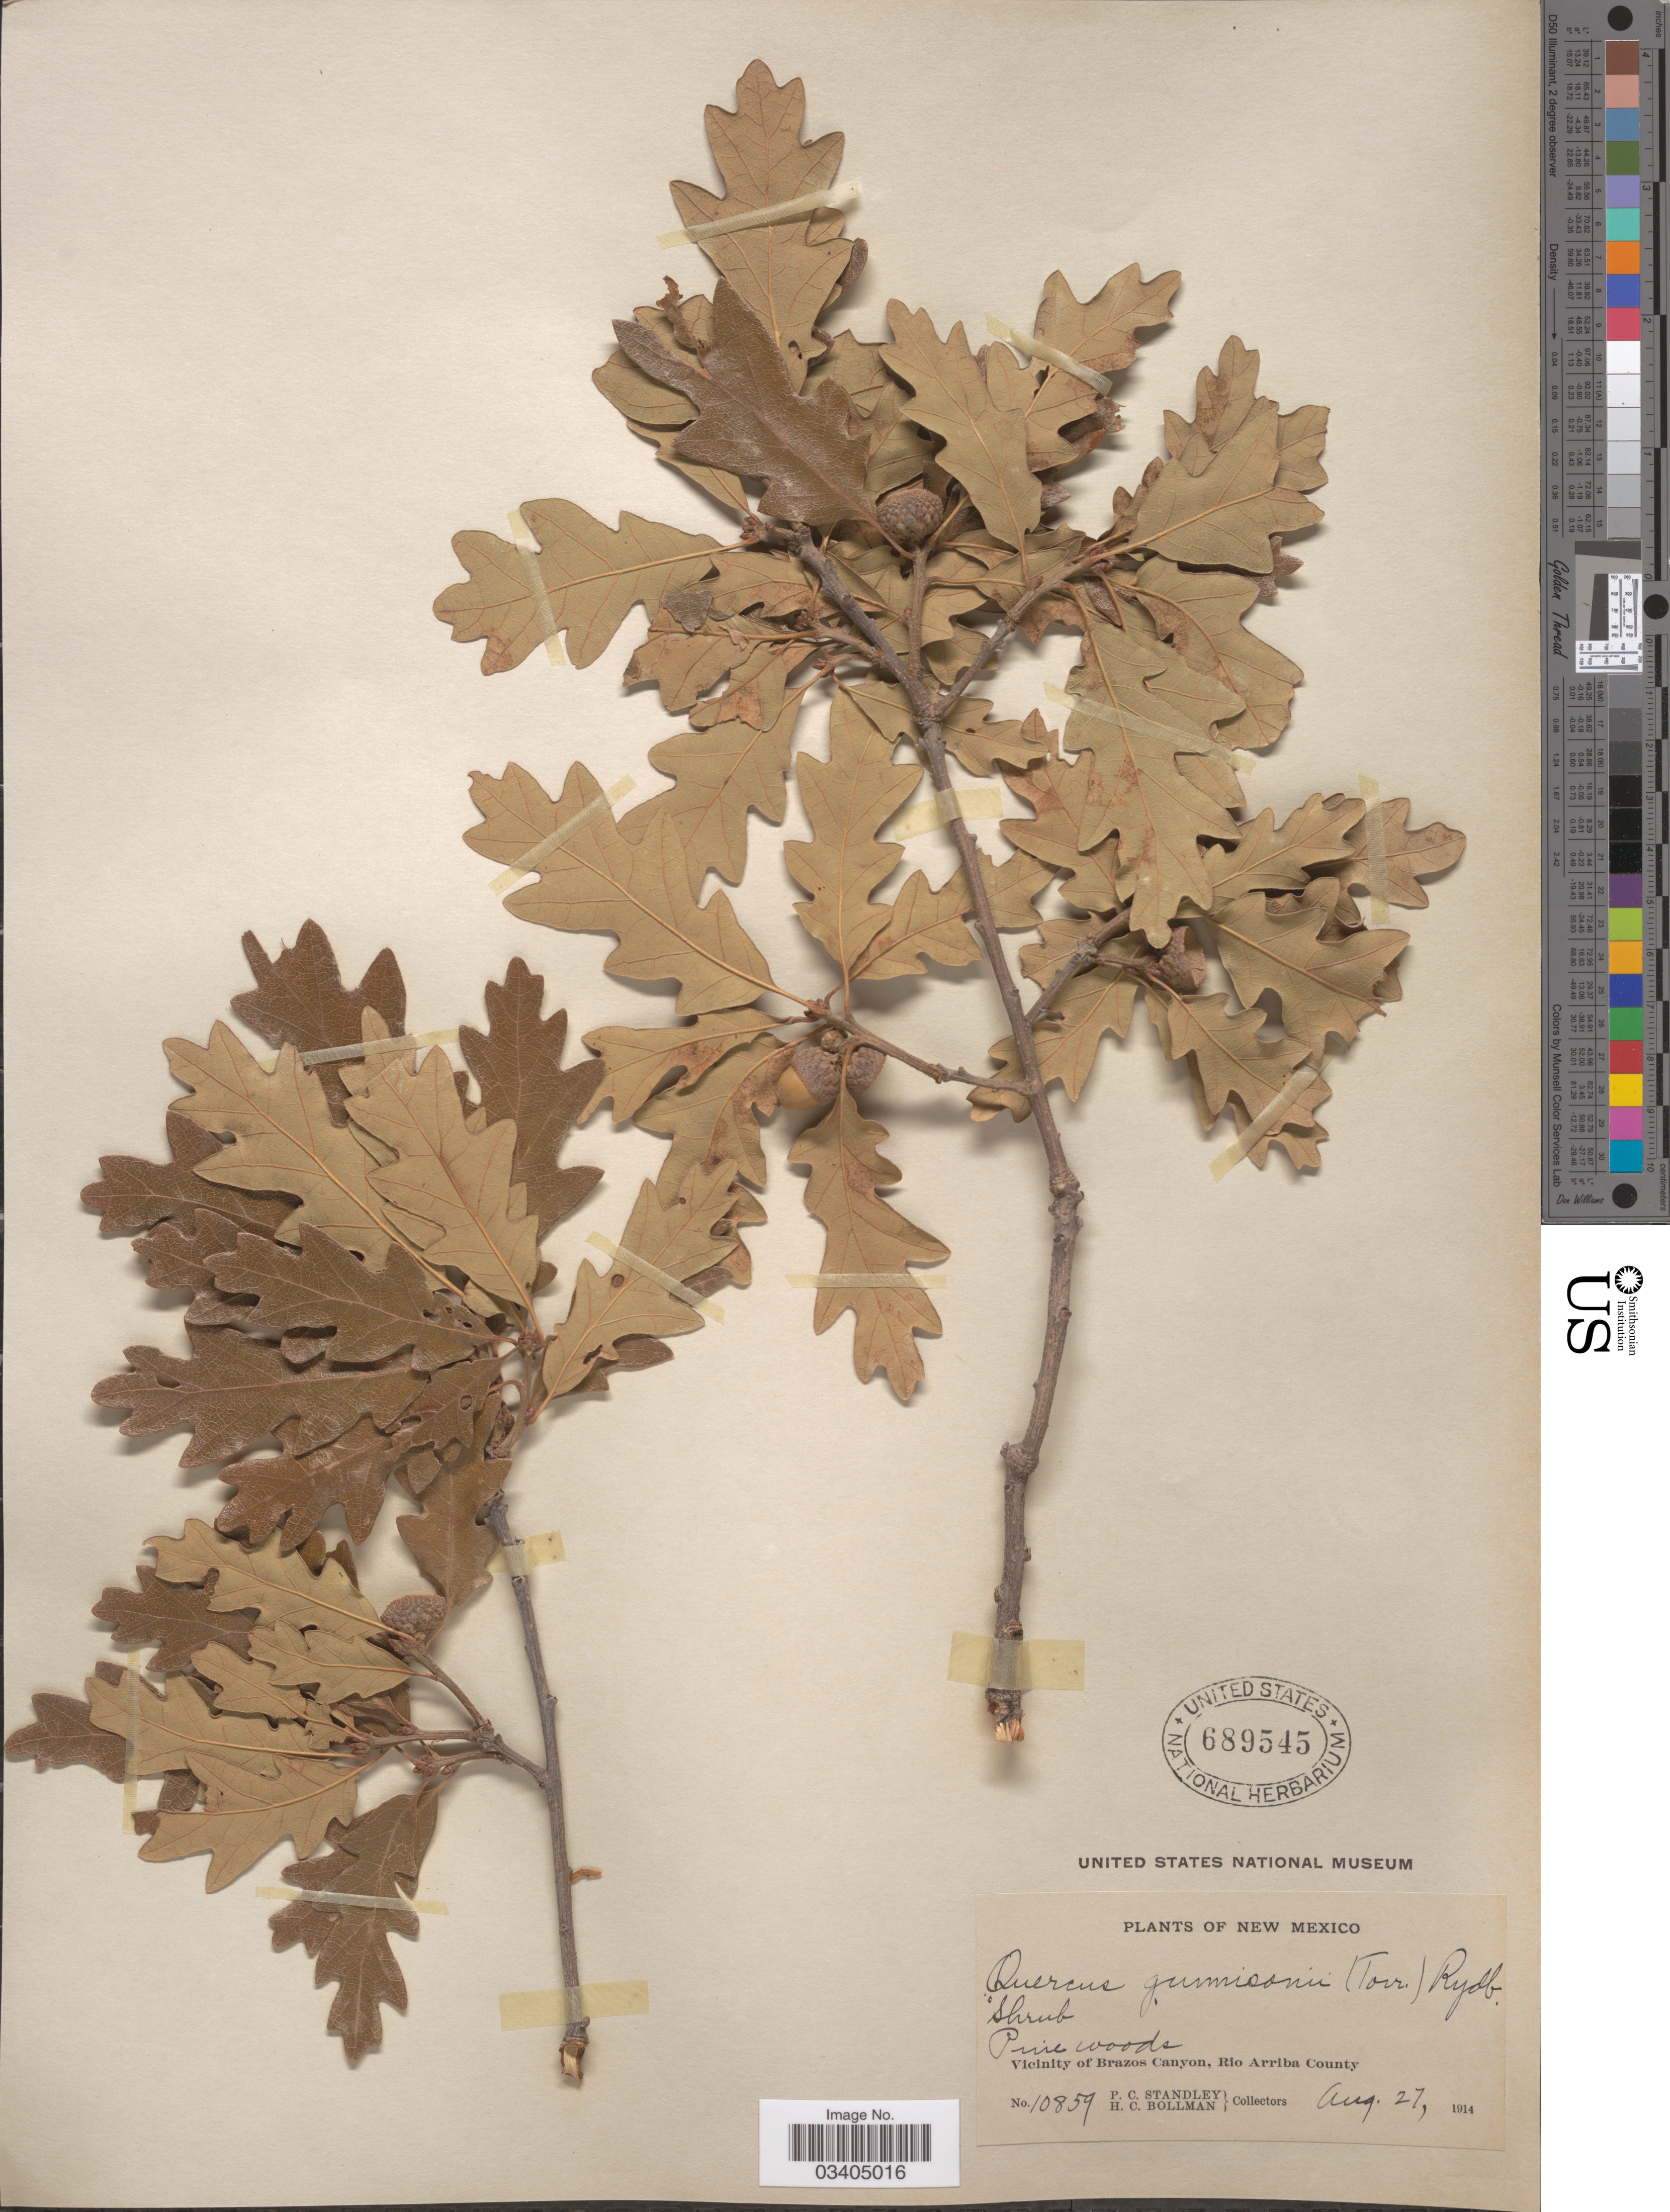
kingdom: Plantae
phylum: Tracheophyta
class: Magnoliopsida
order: Fagales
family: Fagaceae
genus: Quercus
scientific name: Quercus gambelii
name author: Nutt.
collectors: P. C. Standley & H. C. Bollman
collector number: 10859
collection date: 1914-08-27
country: United States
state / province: New Mexico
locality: Vicinity of Brazos Canyon, Rio Arriba County.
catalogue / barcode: US 689545